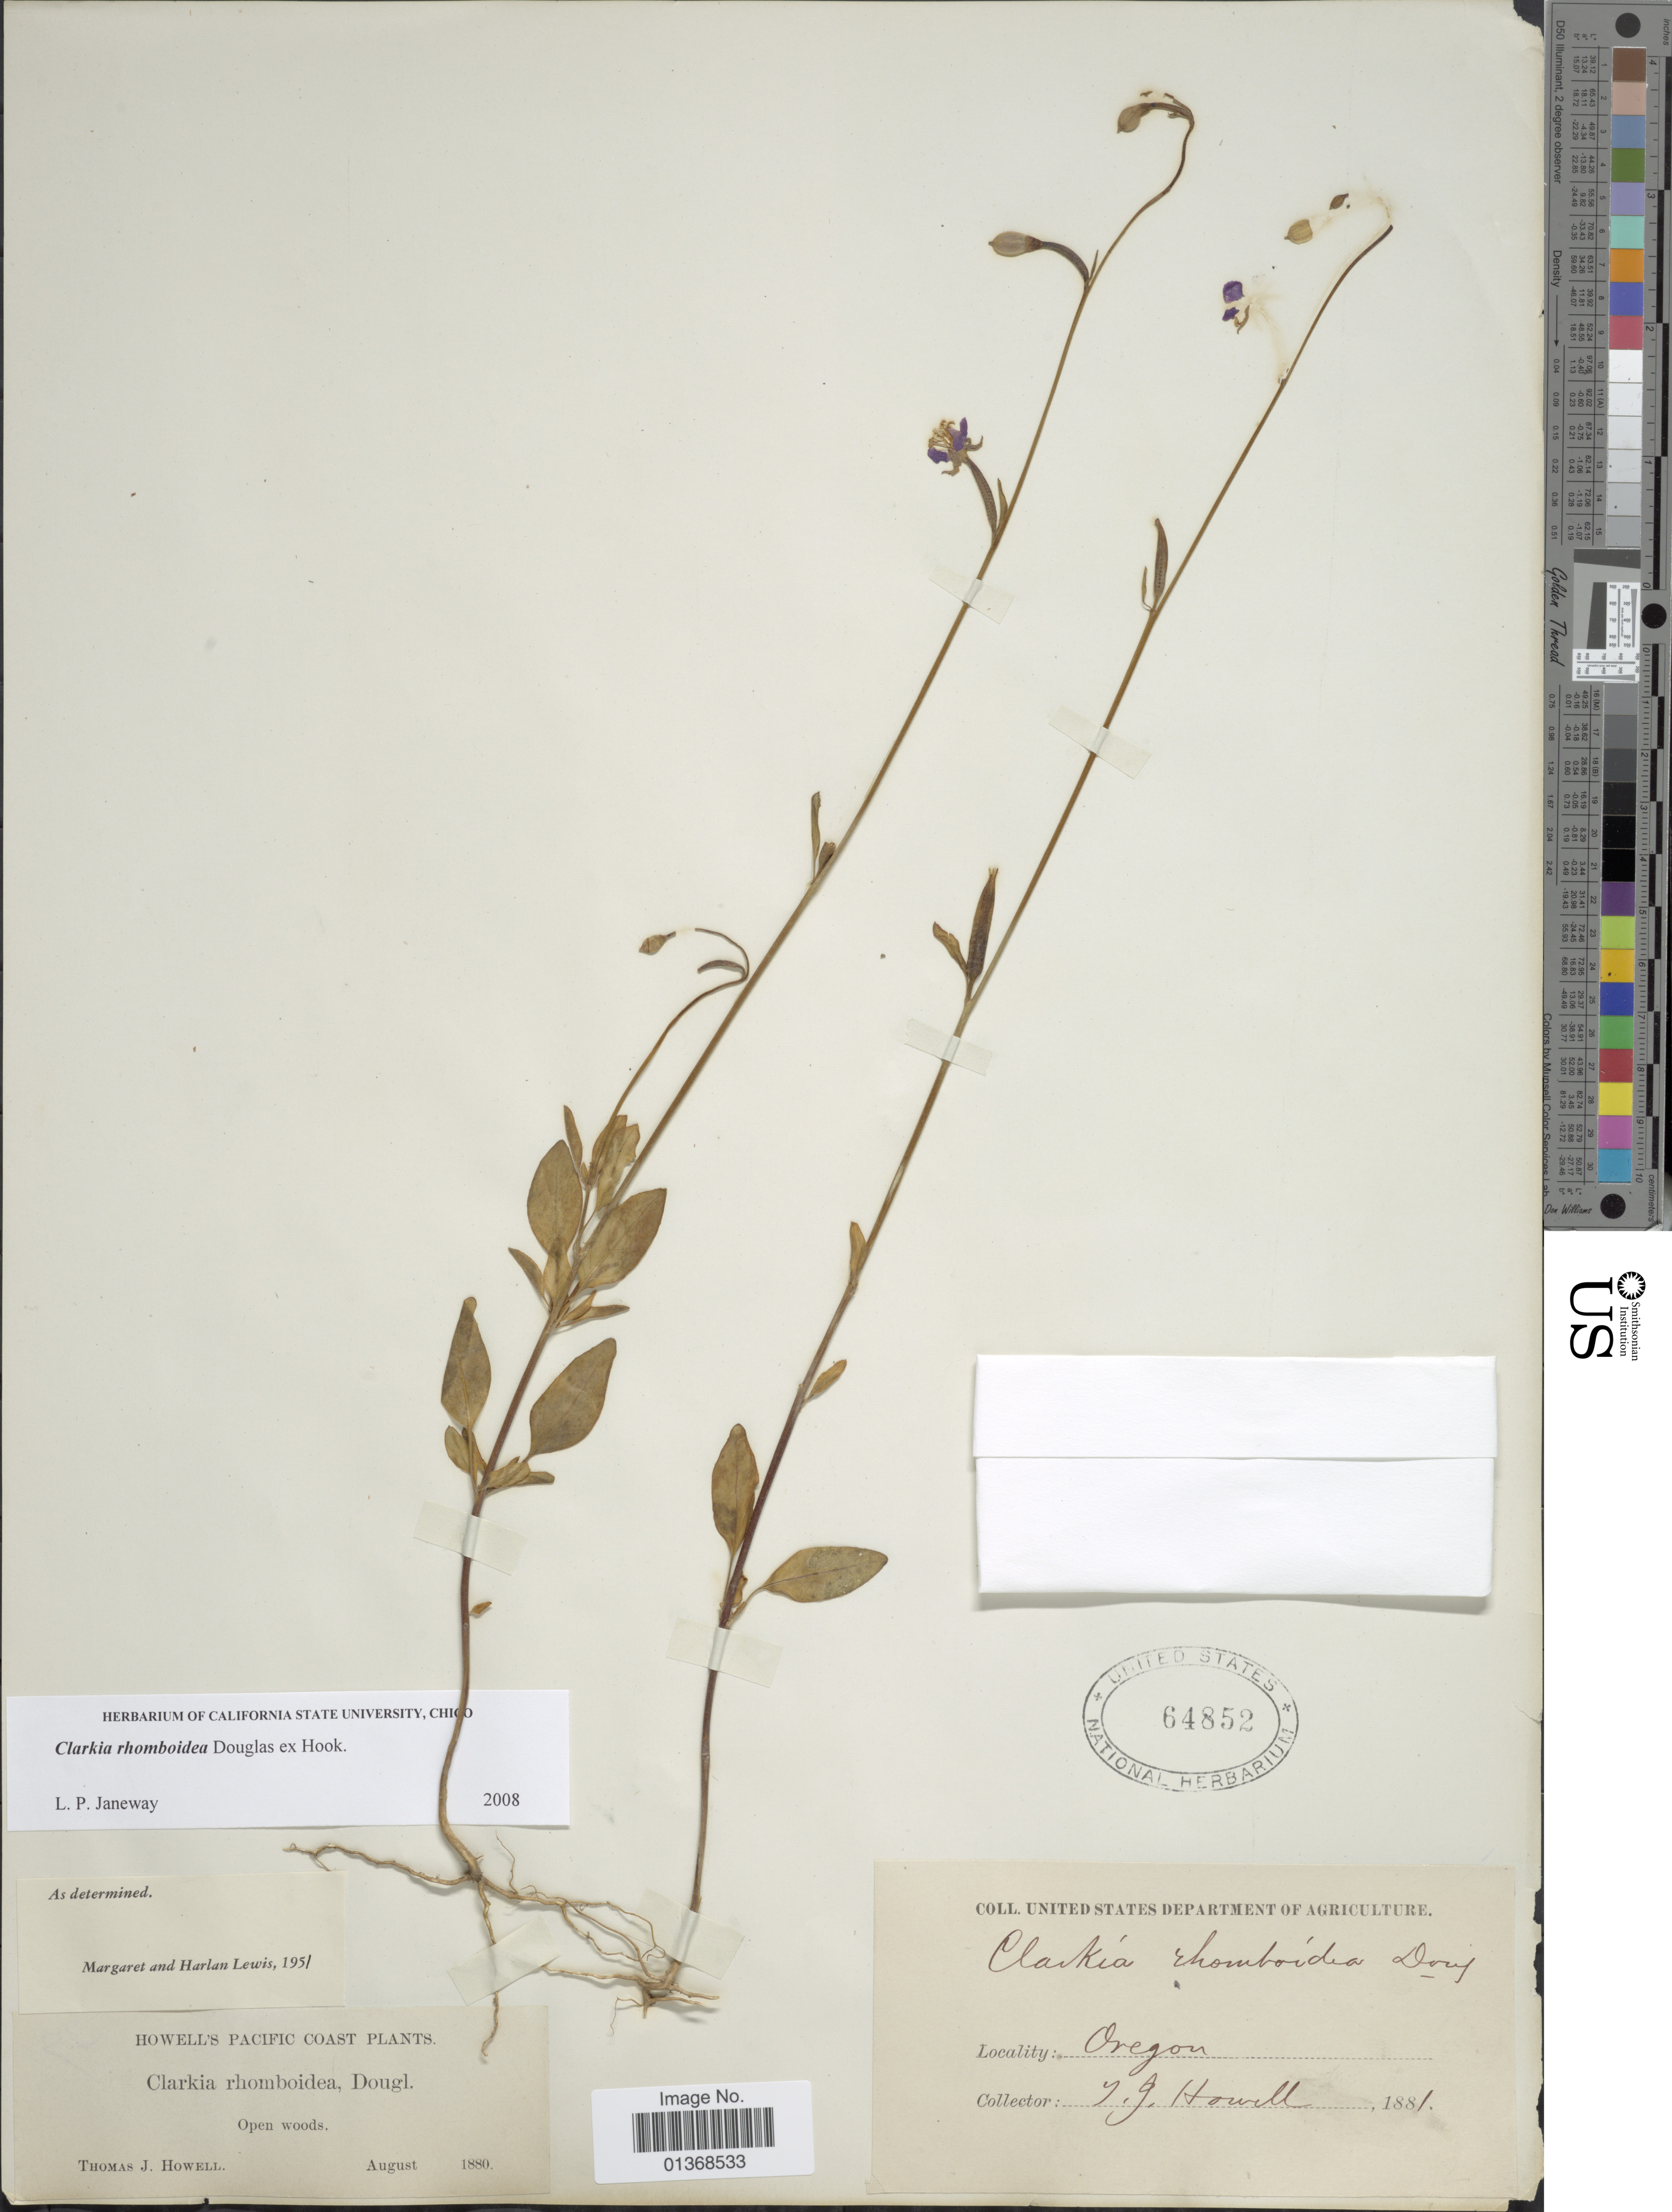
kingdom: Plantae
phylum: Tracheophyta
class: Magnoliopsida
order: Myrtales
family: Onagraceae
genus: Clarkia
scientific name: Clarkia rhomboidea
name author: Douglas ex Hook.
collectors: T. J. Howell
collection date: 1880-08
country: United States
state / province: Oregon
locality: Open woods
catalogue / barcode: US 64852